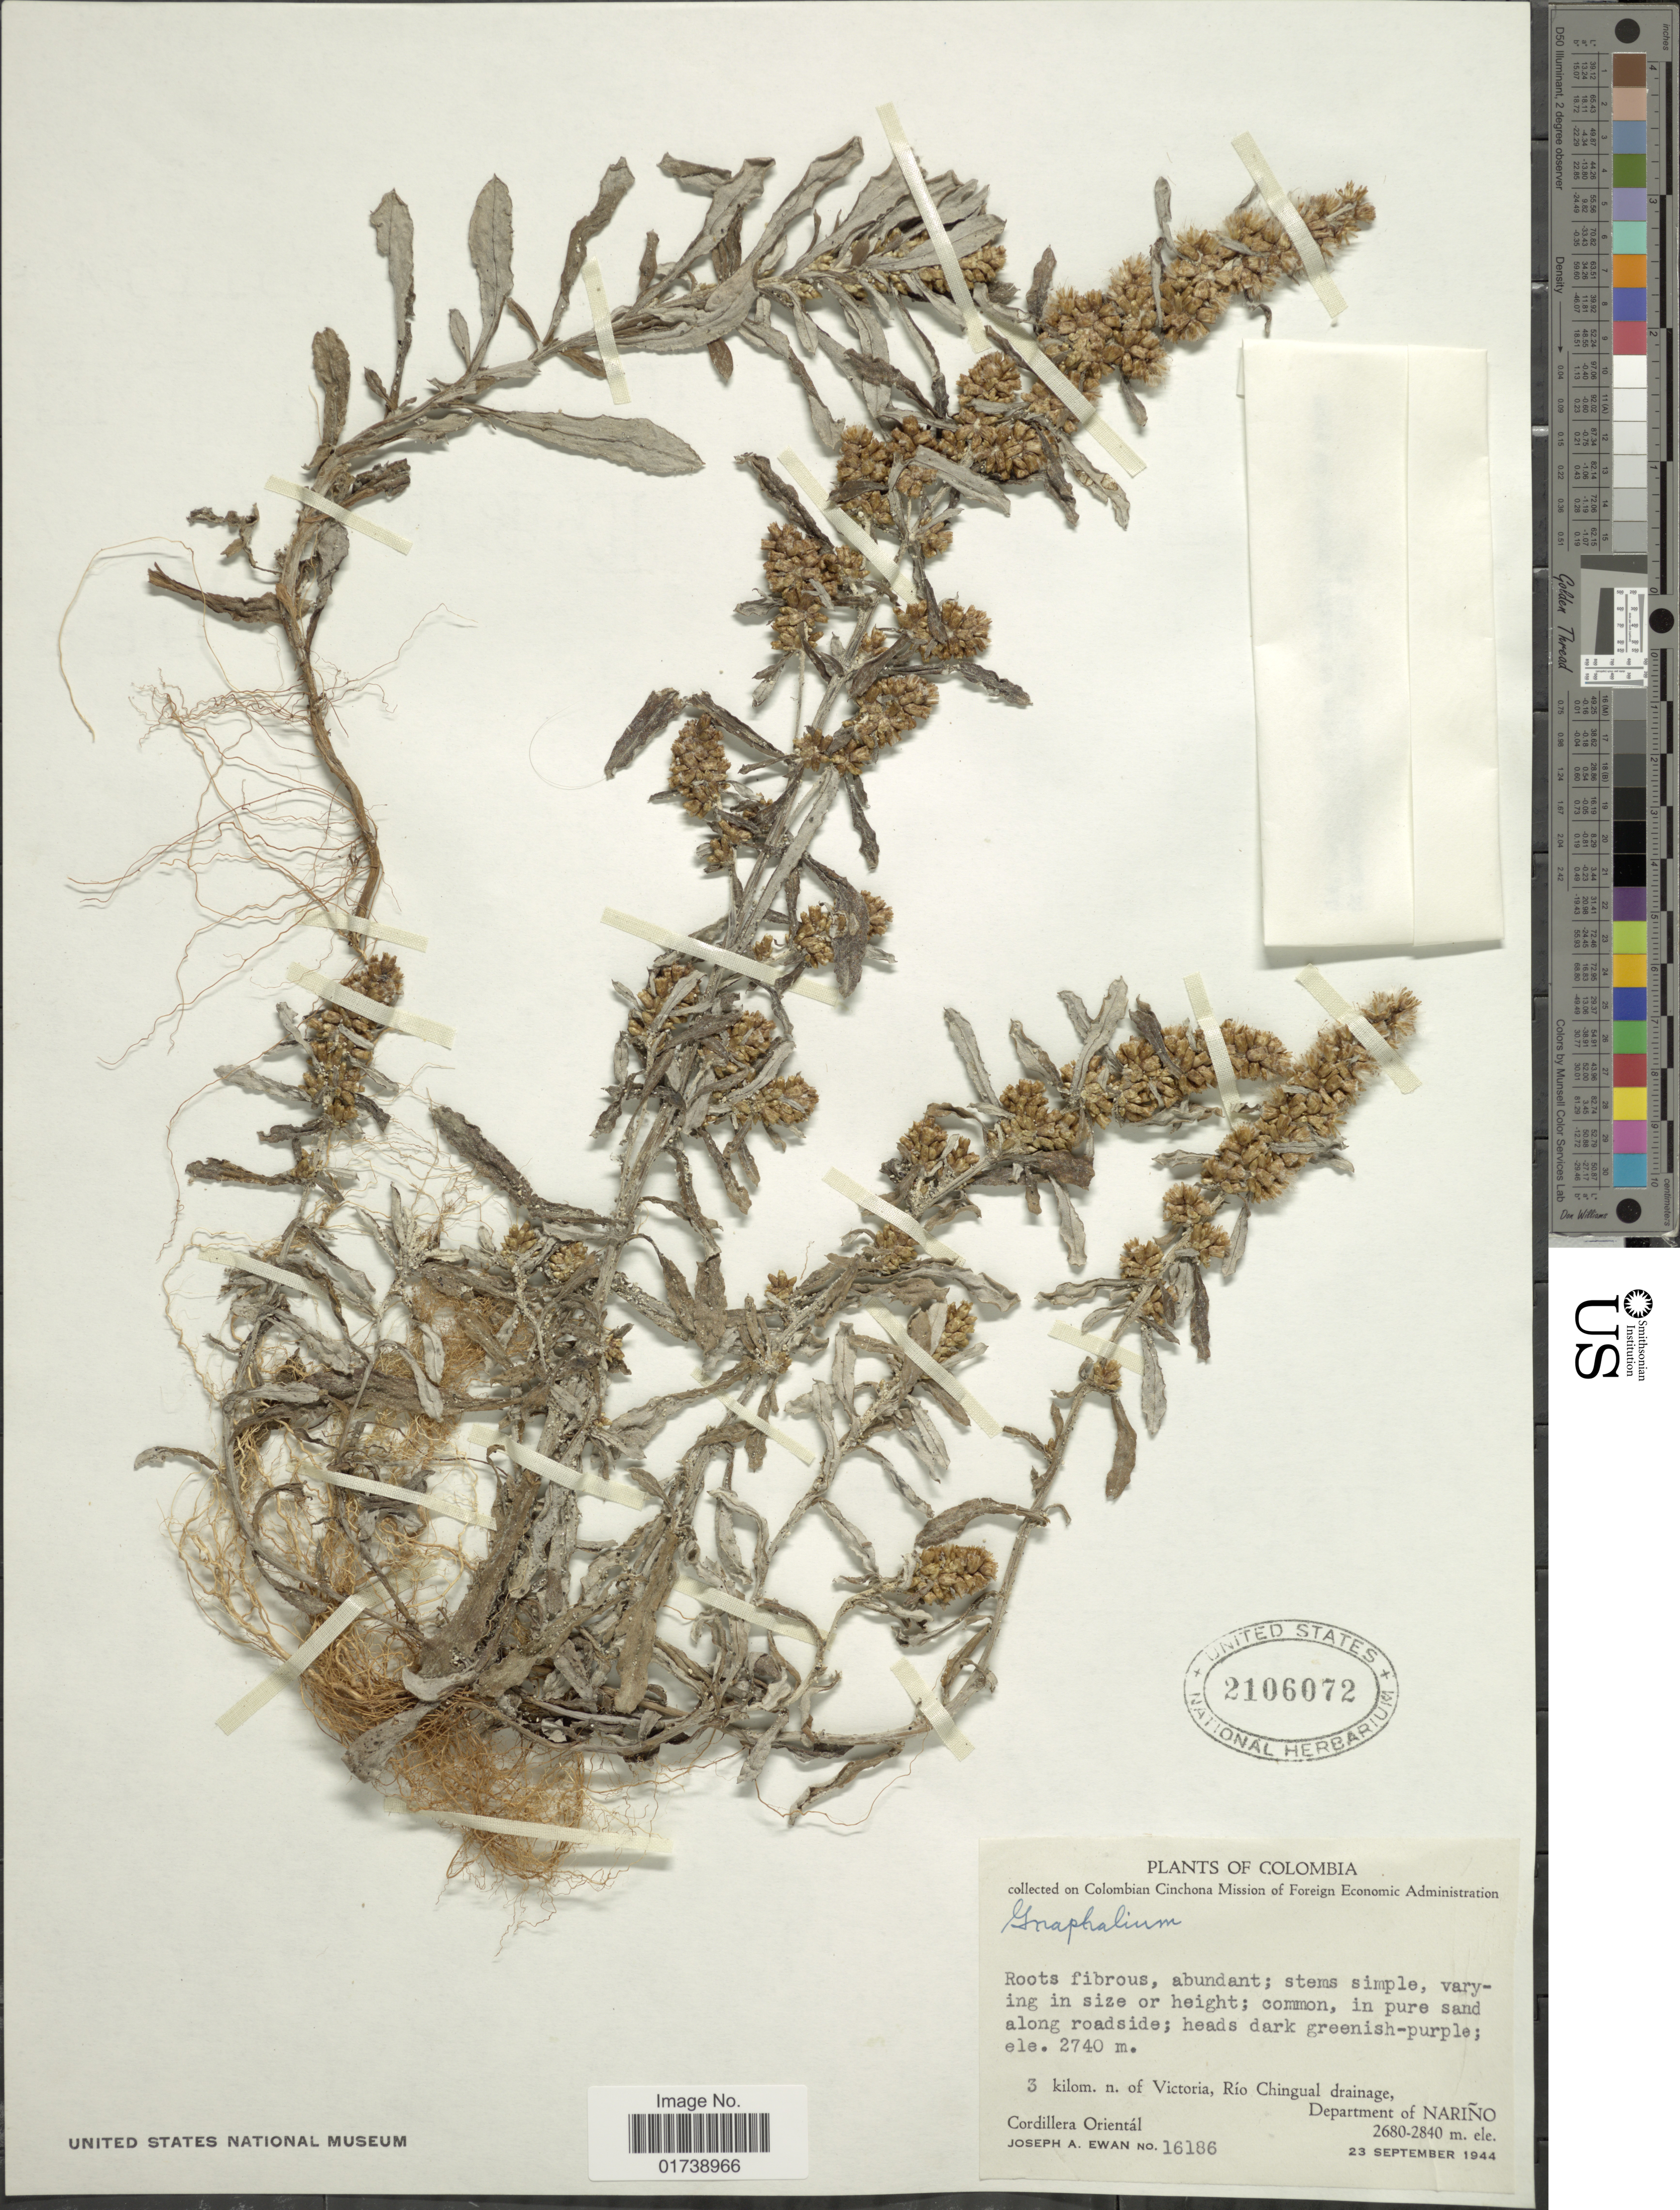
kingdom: Plantae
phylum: Tracheophyta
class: Magnoliopsida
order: Asterales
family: Asteraceae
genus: Gamochaeta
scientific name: Gamochaeta sp.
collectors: J. A. Ewan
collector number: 16186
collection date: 1944-09-23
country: Colombia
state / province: Nariño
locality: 3 kilom. n. of Victoria, Rio Chingual drainage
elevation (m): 2680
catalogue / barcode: US 2106072